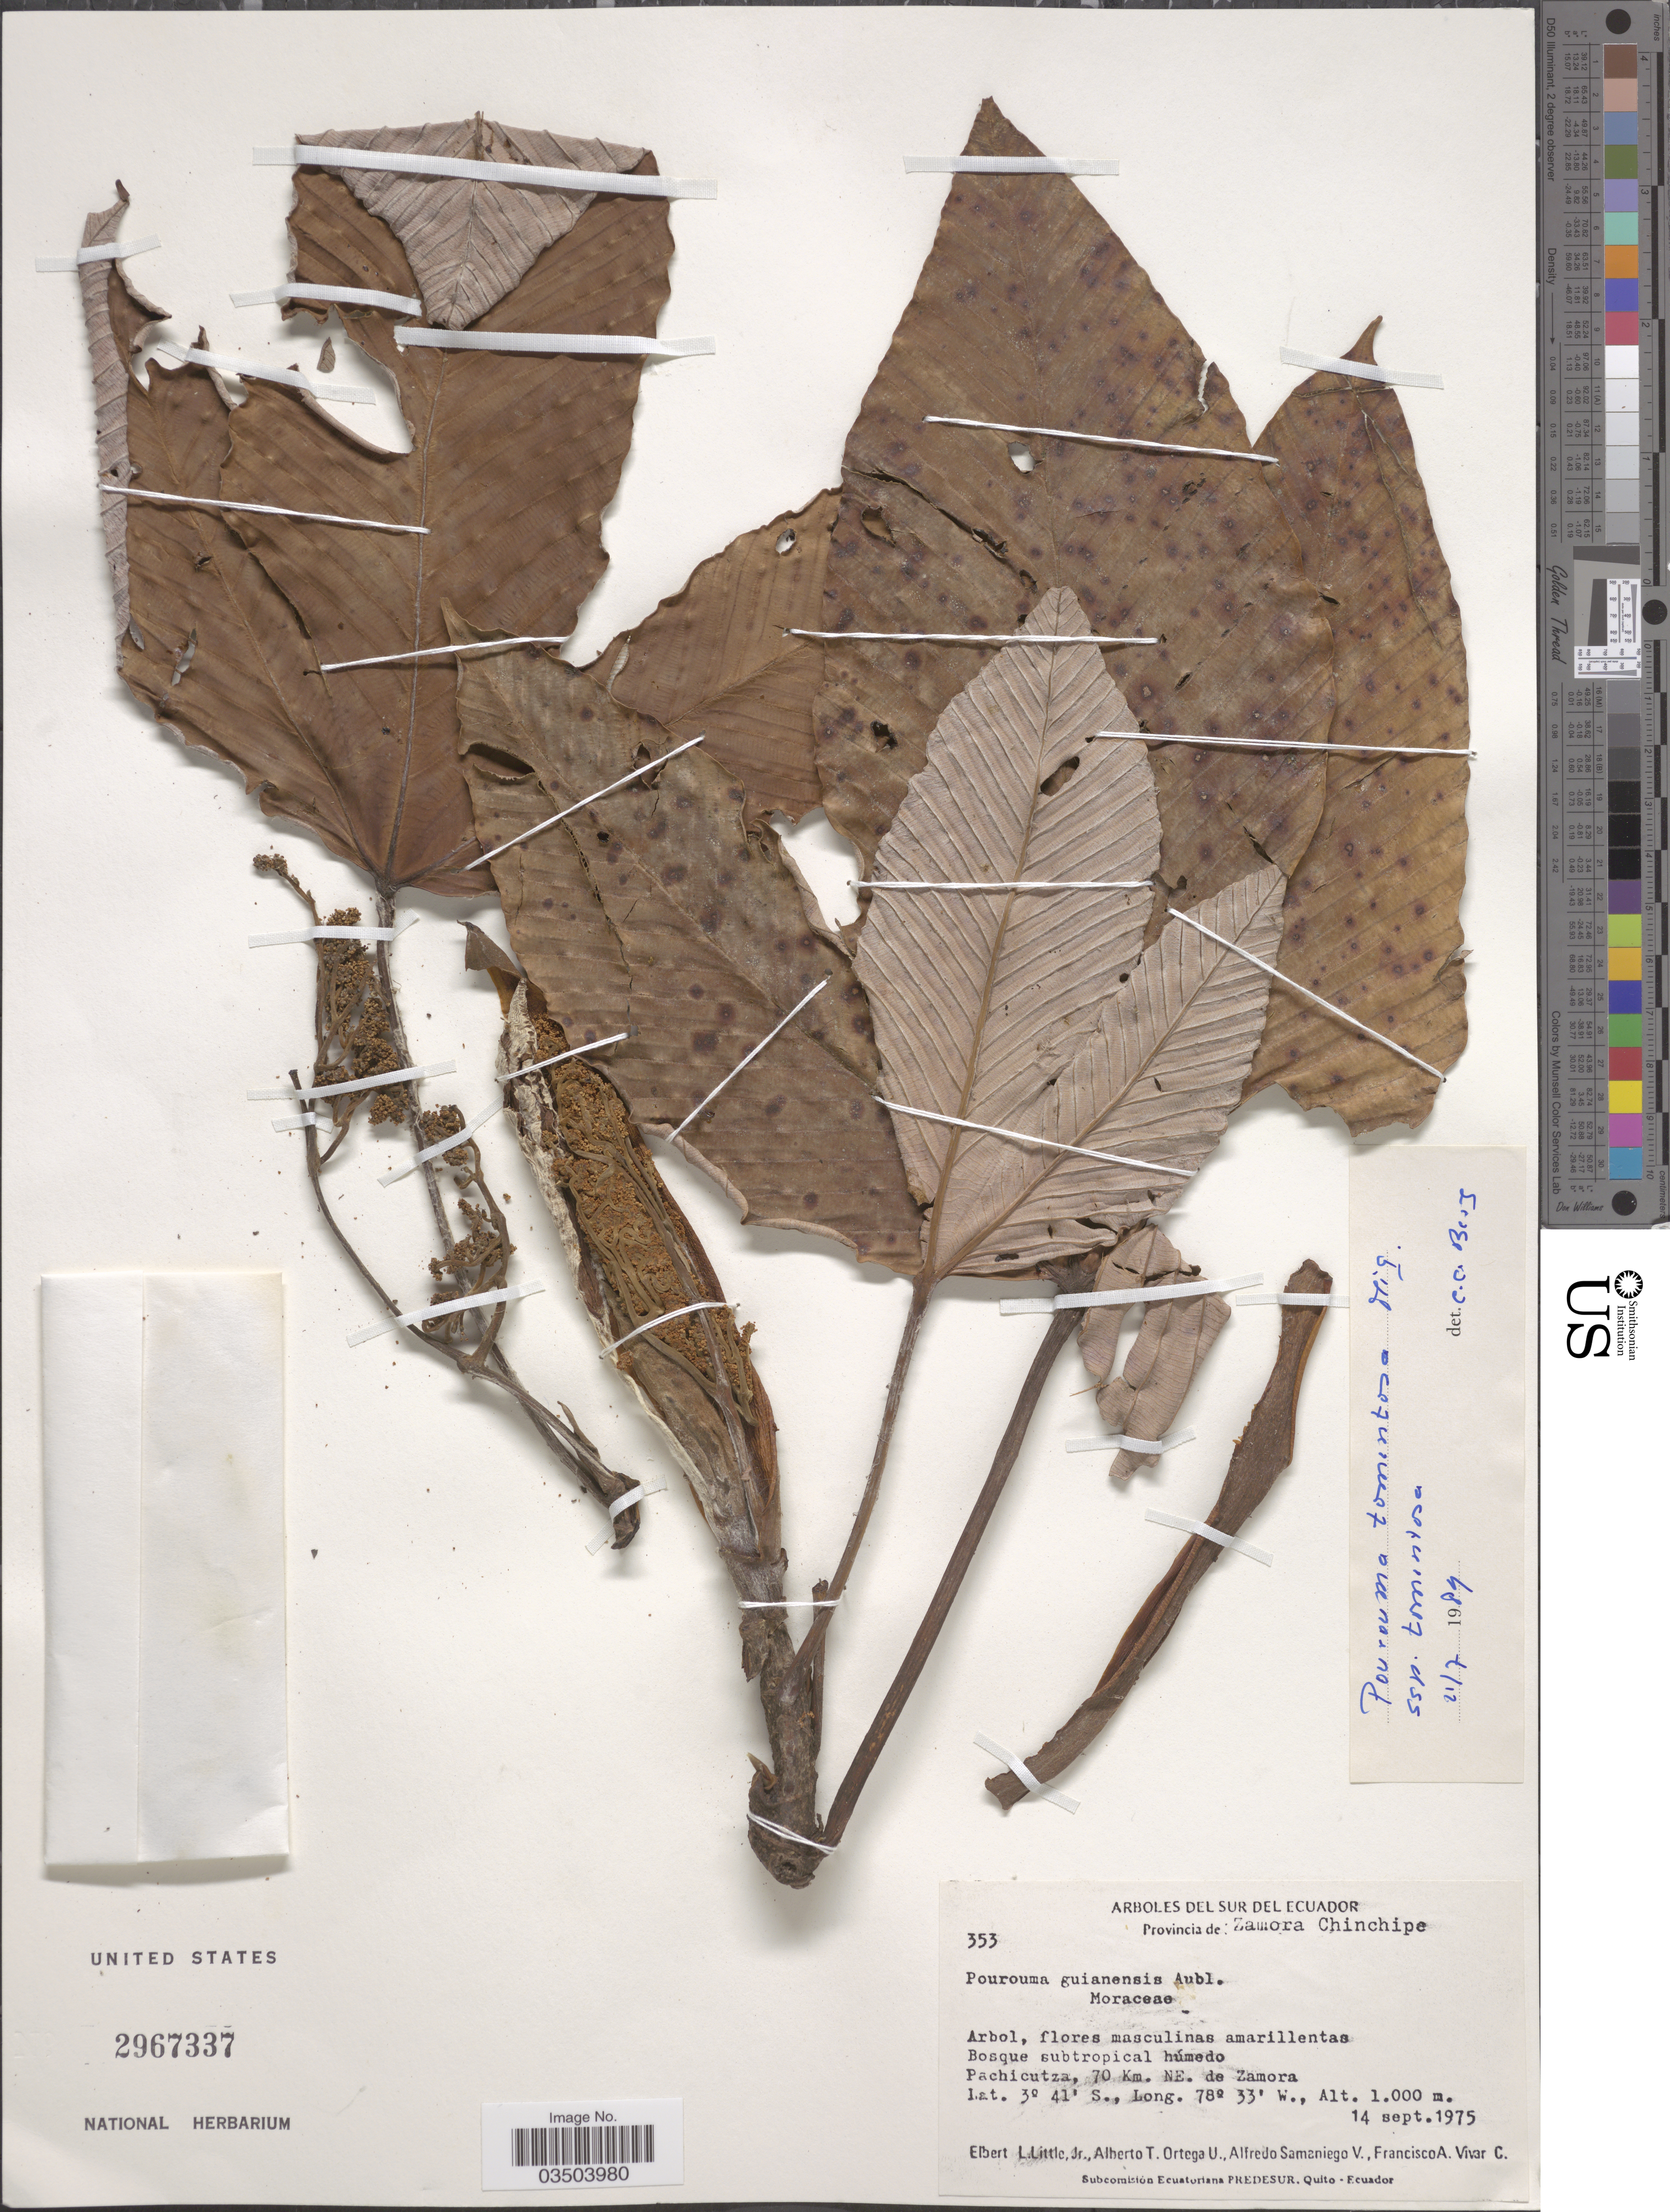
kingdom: Plantae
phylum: Tracheophyta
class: Magnoliopsida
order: Rosales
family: Urticaceae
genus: Pourouma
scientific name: Pourouma tomentosa subsp. persecta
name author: Standl. ex C.C. Berg & Heusden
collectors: E. L. Little, A. T. Ortega U., A. V. Samaniego & F. A. Vivar C.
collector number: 353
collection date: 1975-09-14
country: Ecuador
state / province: Zamora-Chinchipe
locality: Del Sur Del Ecuador. Provincia de Zamora Chinchipe. Pachicutza, 70 Km. NE. de Zamora.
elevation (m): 1000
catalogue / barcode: US 2967337